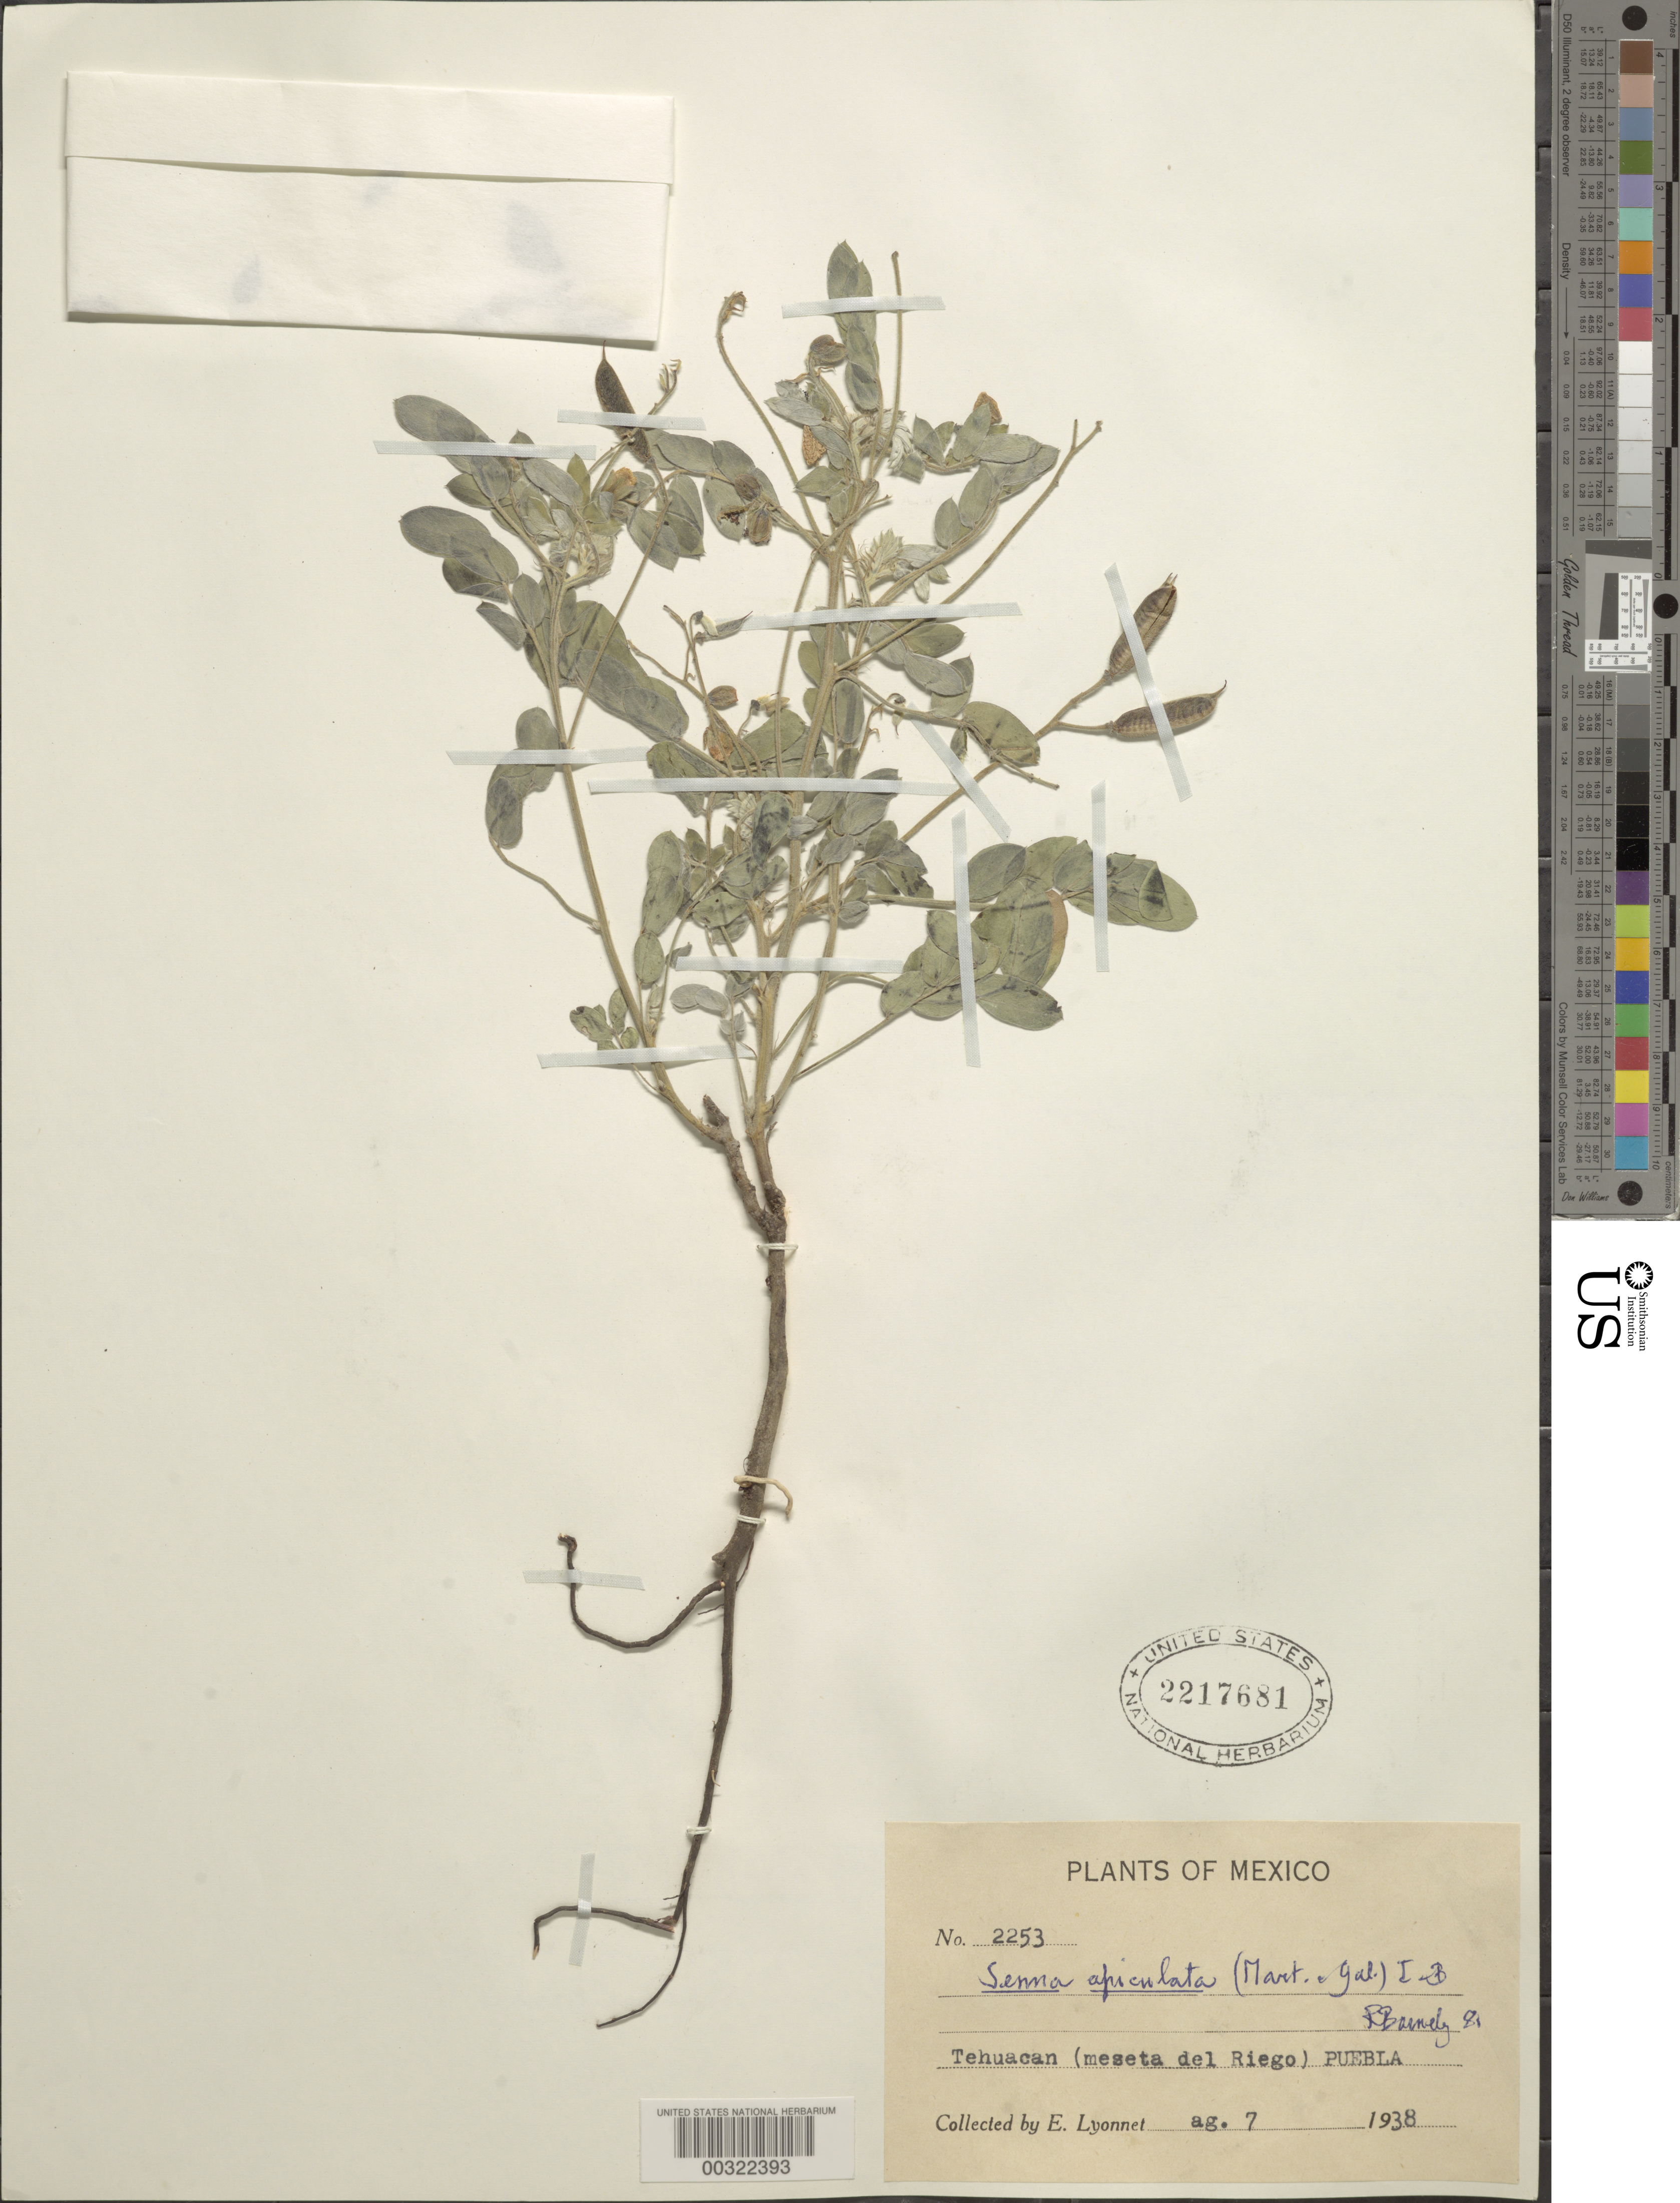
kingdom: Plantae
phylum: Tracheophyta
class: Magnoliopsida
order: Fabales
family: Fabaceae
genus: Senna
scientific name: Senna apiculata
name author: (M. Martens & Galeotti) H.S. Irwin & Barneby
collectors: Bro. E. Lyonnet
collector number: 2253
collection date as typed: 07 Aug 1938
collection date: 1938-08-07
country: Mexico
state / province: Puebla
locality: Tehuacan (meseta del riego)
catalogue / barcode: US 2217681